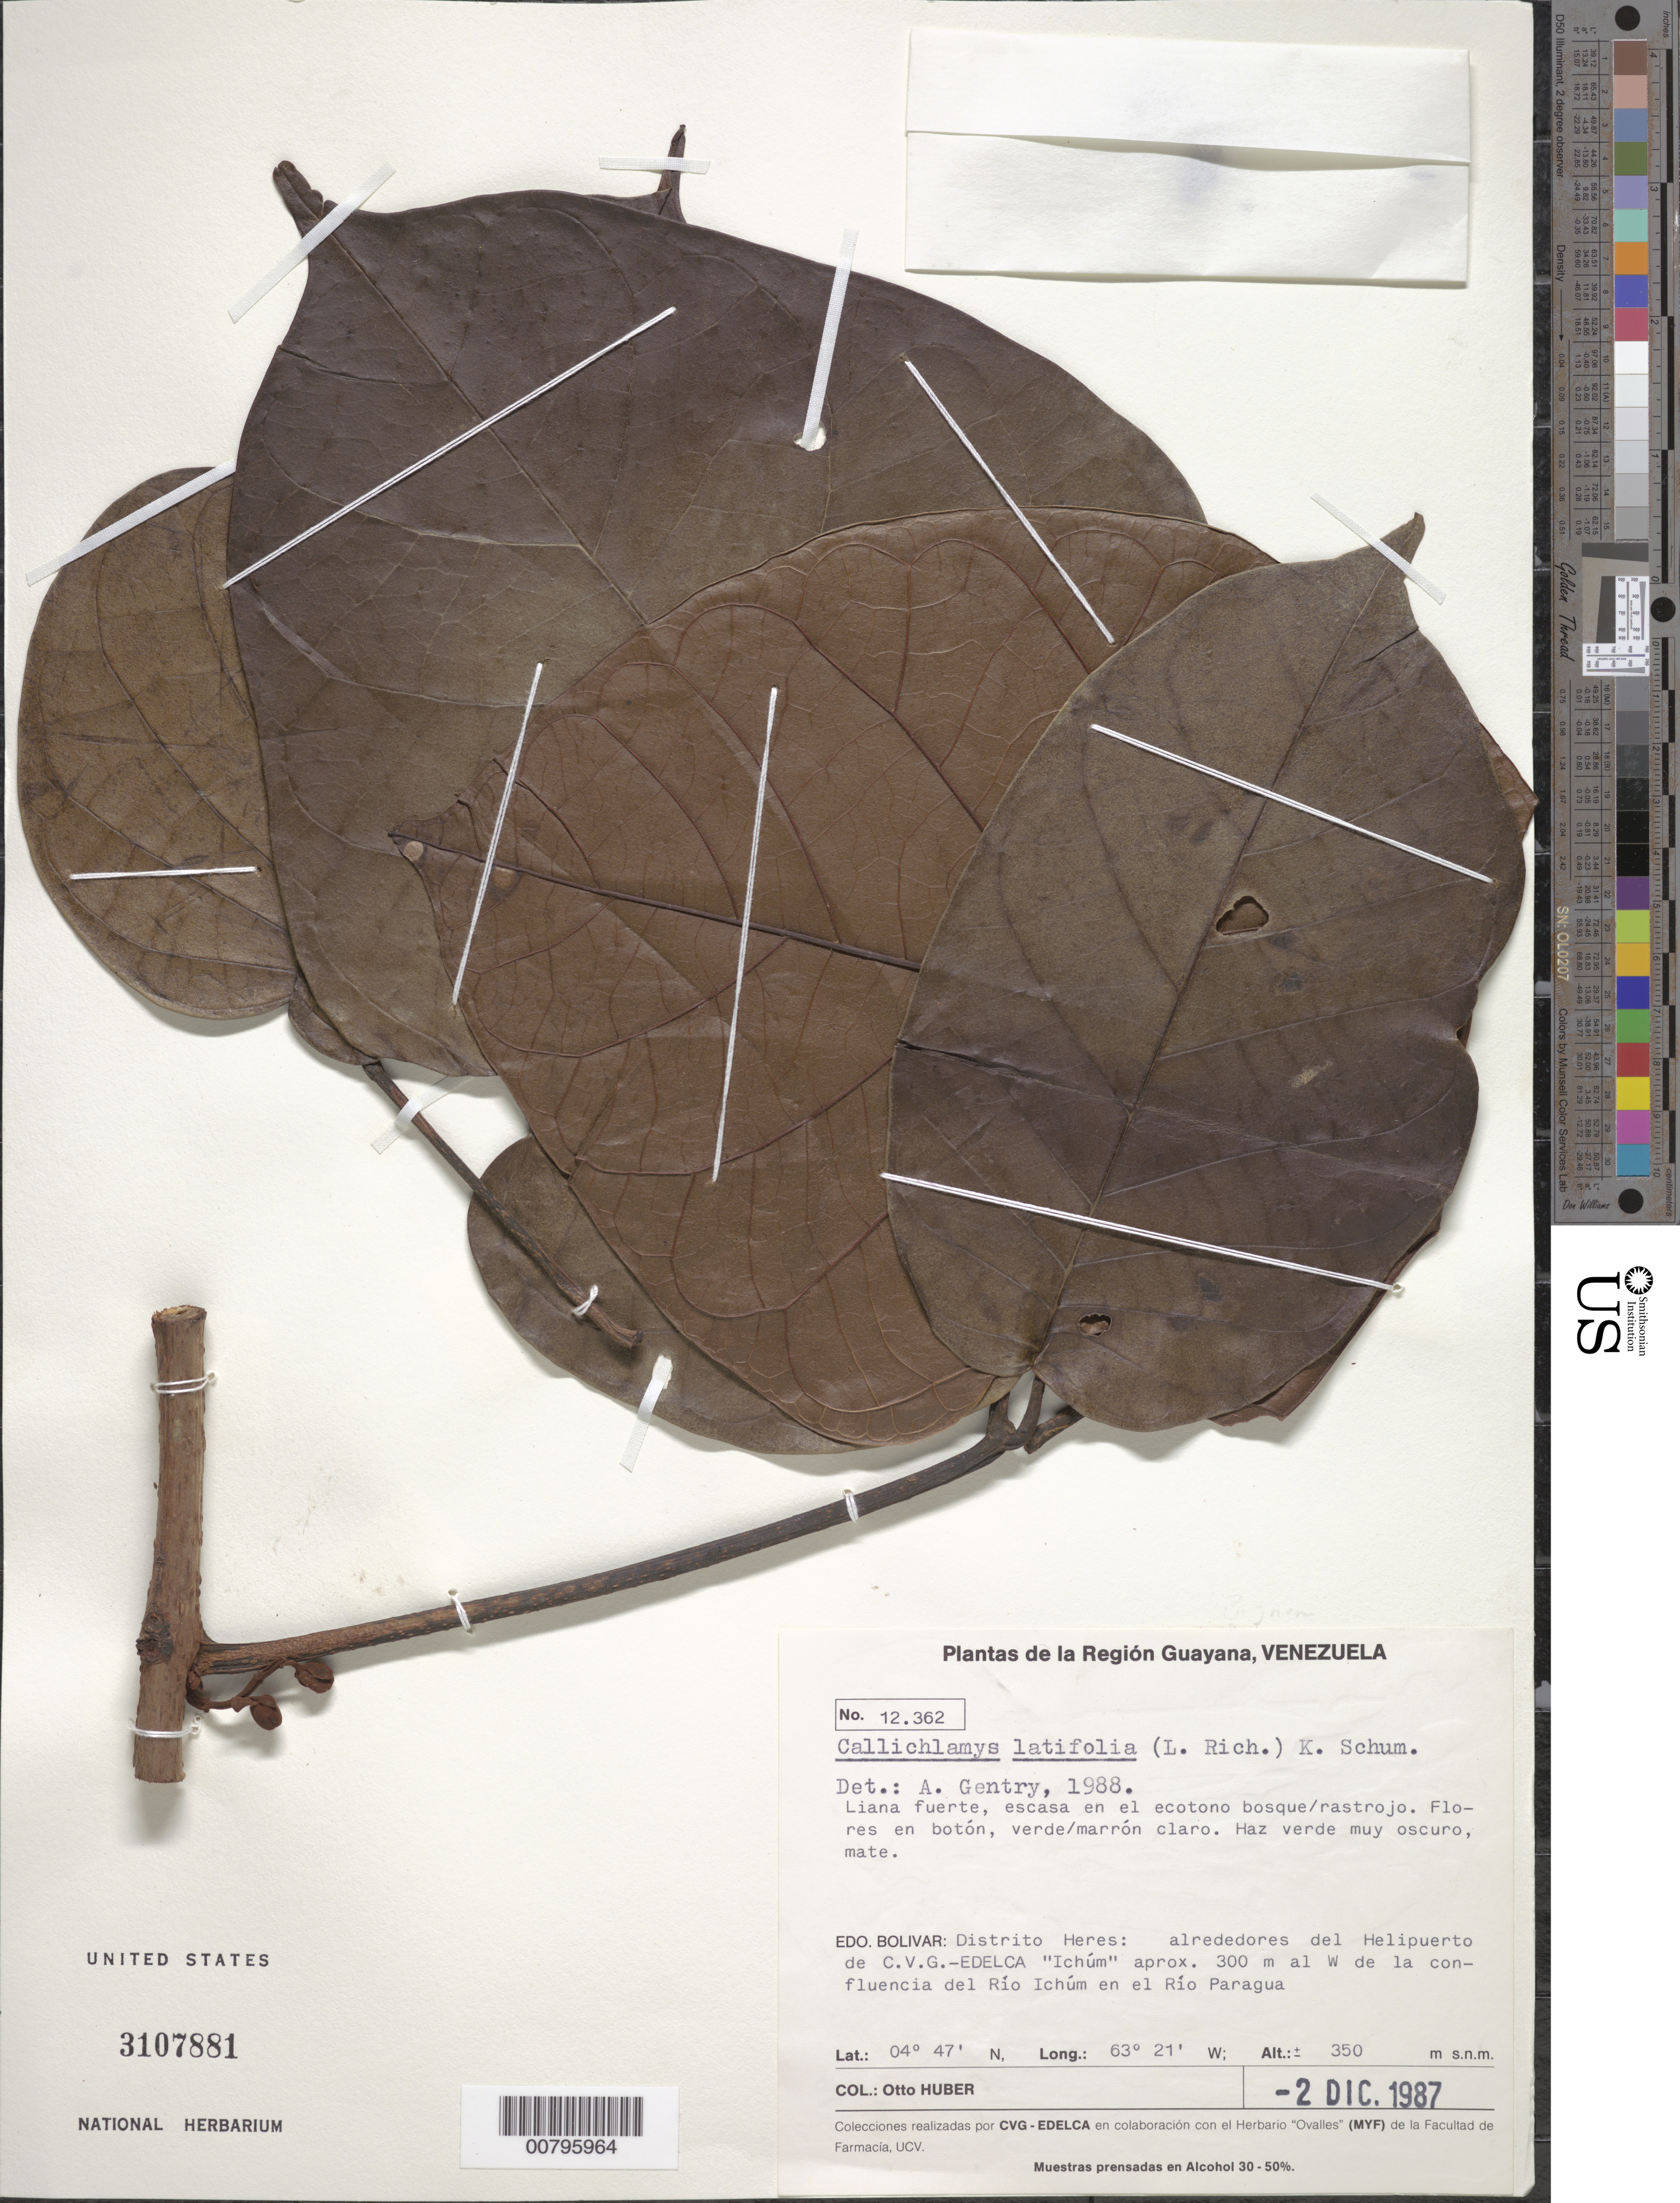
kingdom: Plantae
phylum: Tracheophyta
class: Magnoliopsida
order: Lamiales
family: Bignoniaceae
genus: Callichlamys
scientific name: Callichlamys latifolia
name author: (Rich.) K. Schum.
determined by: Gentry, A. H.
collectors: O. Huber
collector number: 12362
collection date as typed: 2-Dec-87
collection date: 1987-12-02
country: Venezuela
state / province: Bolívar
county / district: Heres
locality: DVD-EDELCA helioport, 300 m W of confluence of Río Ichum and Río Paragua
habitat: Escasa en el ecotono bosque/rastrojo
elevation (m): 350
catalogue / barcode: US 3107881